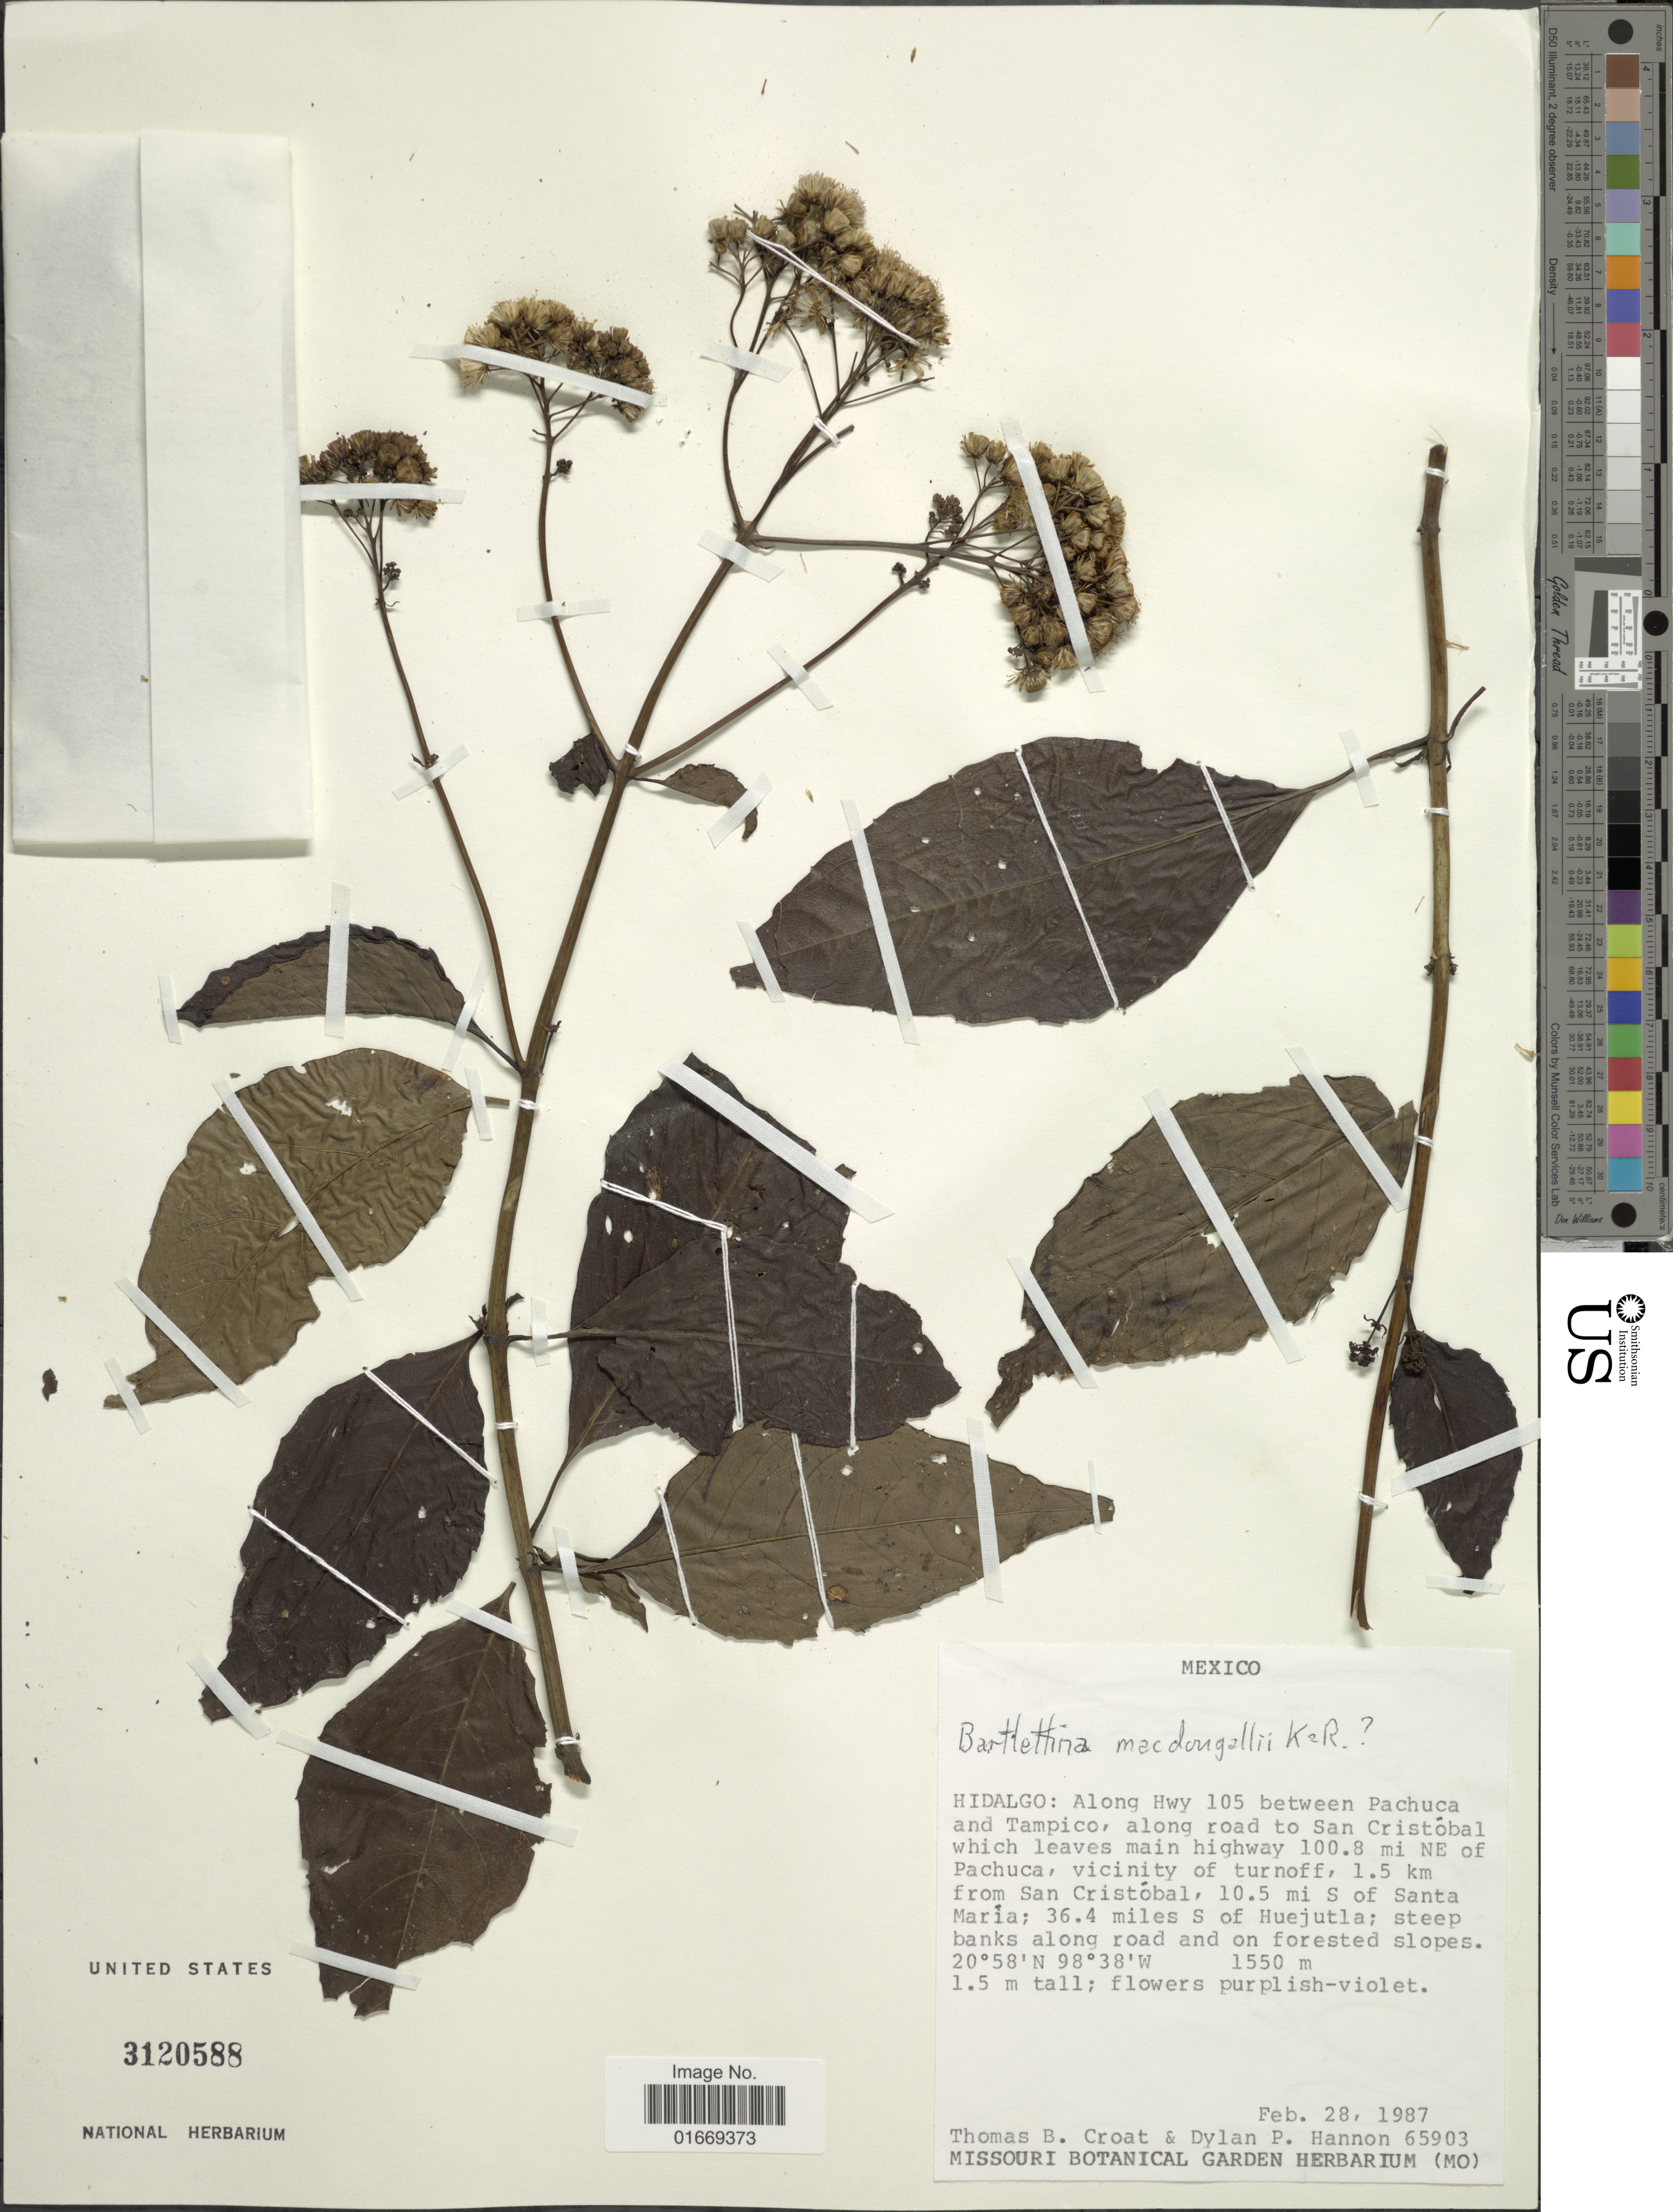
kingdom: Plantae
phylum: Tracheophyta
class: Magnoliopsida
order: Asterales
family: Asteraceae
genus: Bartlettina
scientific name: Bartlettina macdougallii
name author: R.M. King & H. Rob.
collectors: T. B. Croat & D. Hannon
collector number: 65903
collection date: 1987-02-28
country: Mexico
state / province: Hidalgo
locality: Hidalgo: Along Hwy 105 between Pachuca and Tampico, along road to San Cristóbal which leaves main highway 100.8 mi NE of Pachuca, vicinity of turnoff, 1.5 km from San Cristóbal, 10.5 mi S of Santa Maria; 36.4 miles S of Huejutla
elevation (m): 1550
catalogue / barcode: US 3120588